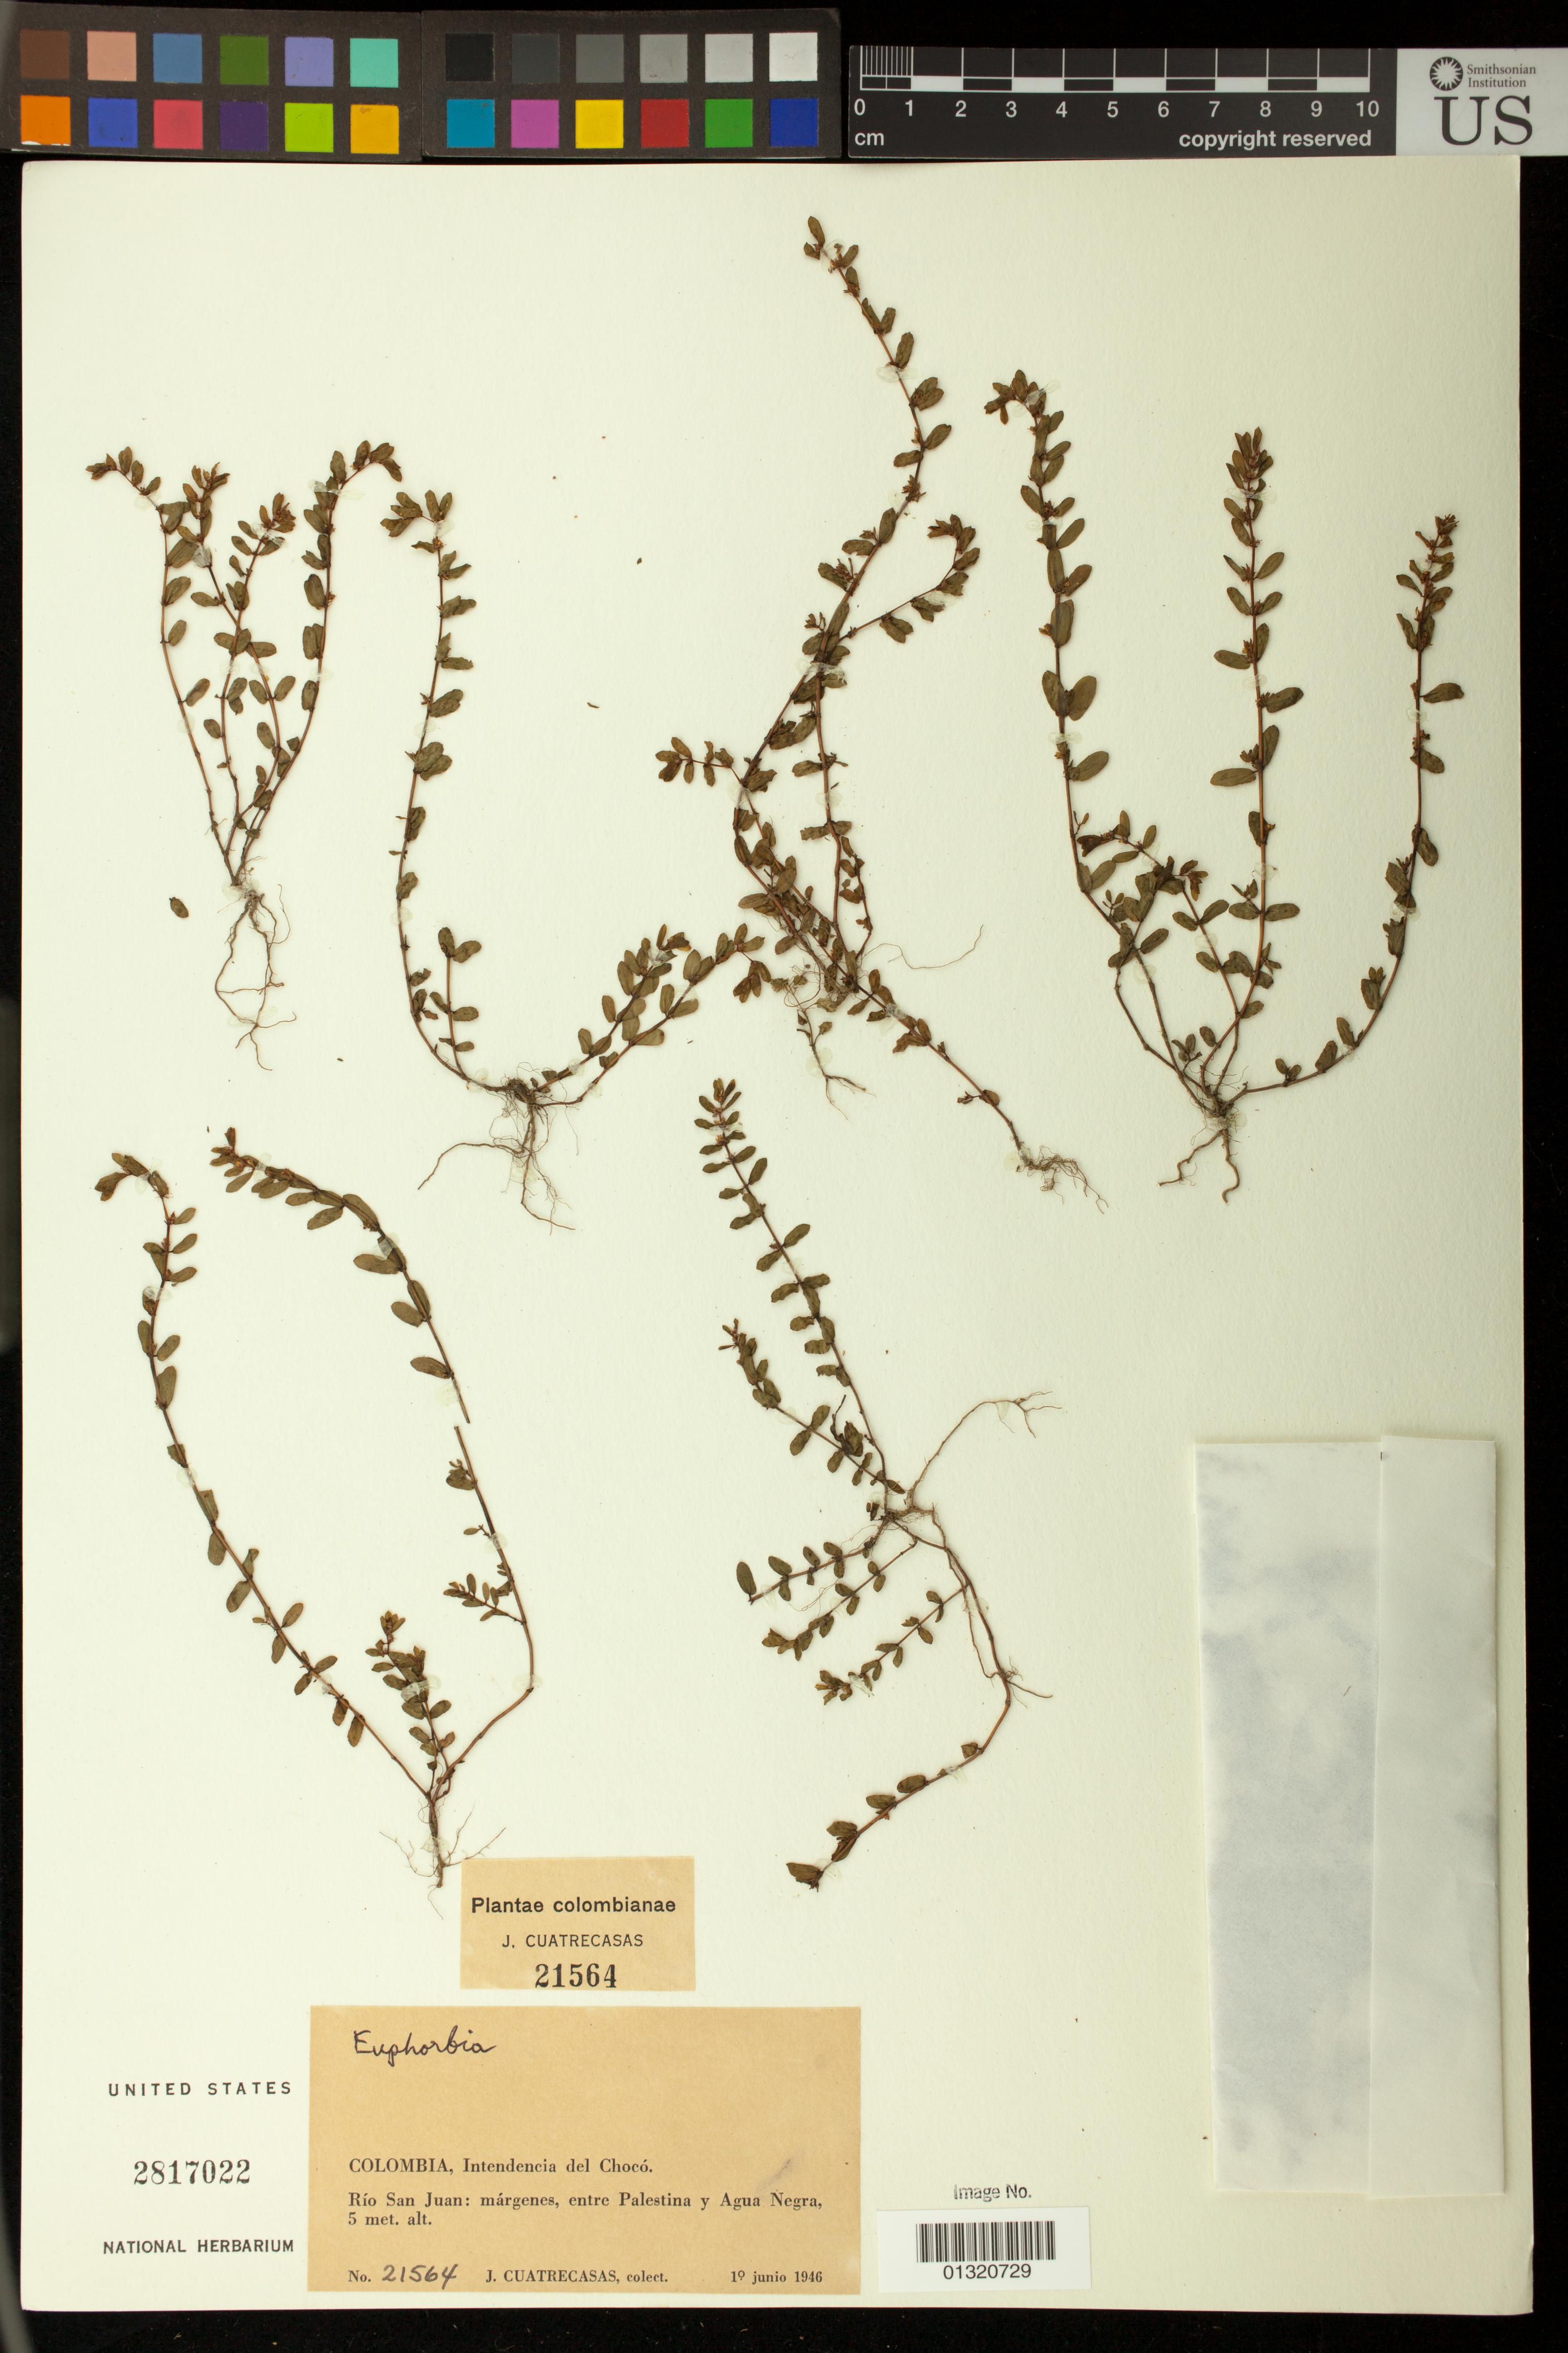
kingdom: Plantae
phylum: Tracheophyta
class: Magnoliopsida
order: Malpighiales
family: Euphorbiaceae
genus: Euphorbia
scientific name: Euphorbia sp.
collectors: J. Cuatrecasas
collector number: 21564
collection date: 1946-06-01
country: Colombia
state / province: Chocó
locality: Rio San Juan: márgenes, entre Palestina y Agua Negra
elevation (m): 5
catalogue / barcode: US 2817022